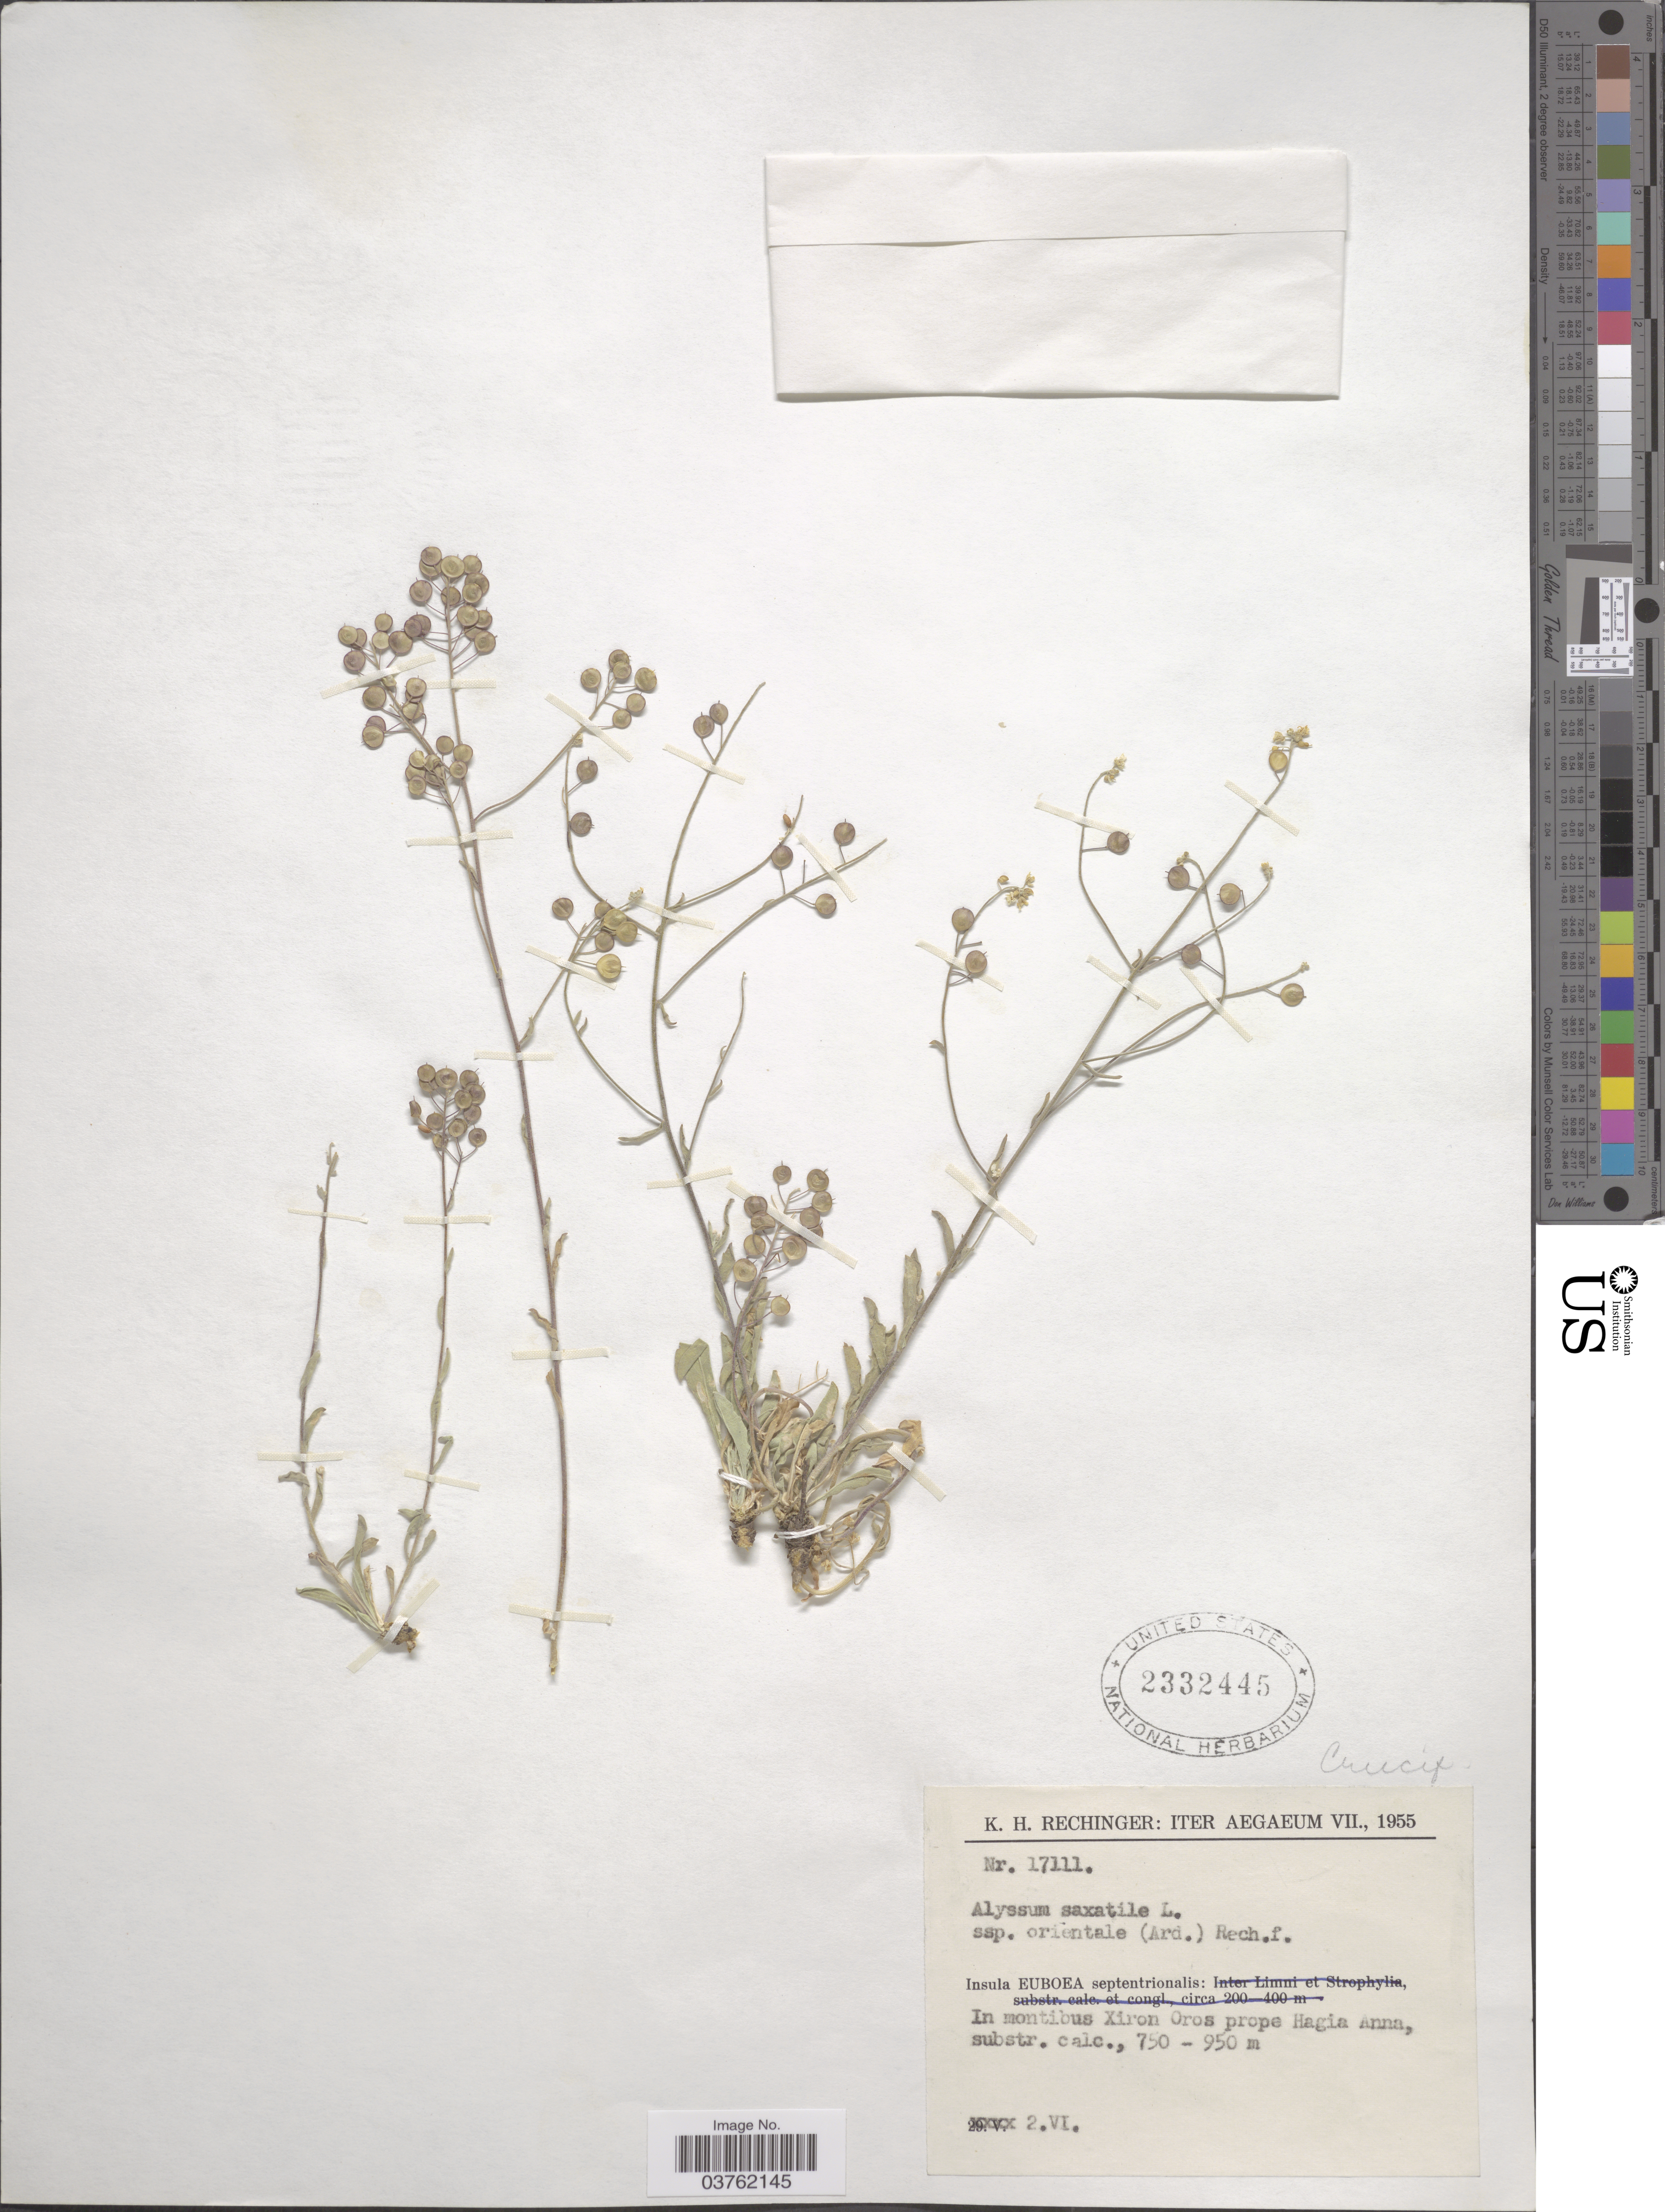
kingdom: Plantae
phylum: Tracheophyta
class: Magnoliopsida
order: Brassicales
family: Brassicaceae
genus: Alyssum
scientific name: Alyssum saxatile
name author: L.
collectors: K. H. Rechinger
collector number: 17111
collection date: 1955-06-02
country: Greece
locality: Iter Aegaeum. Insula Euboea septentrionali: In montibus Xiron Oros prope Hagia Anna.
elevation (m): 750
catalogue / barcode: US 2332445